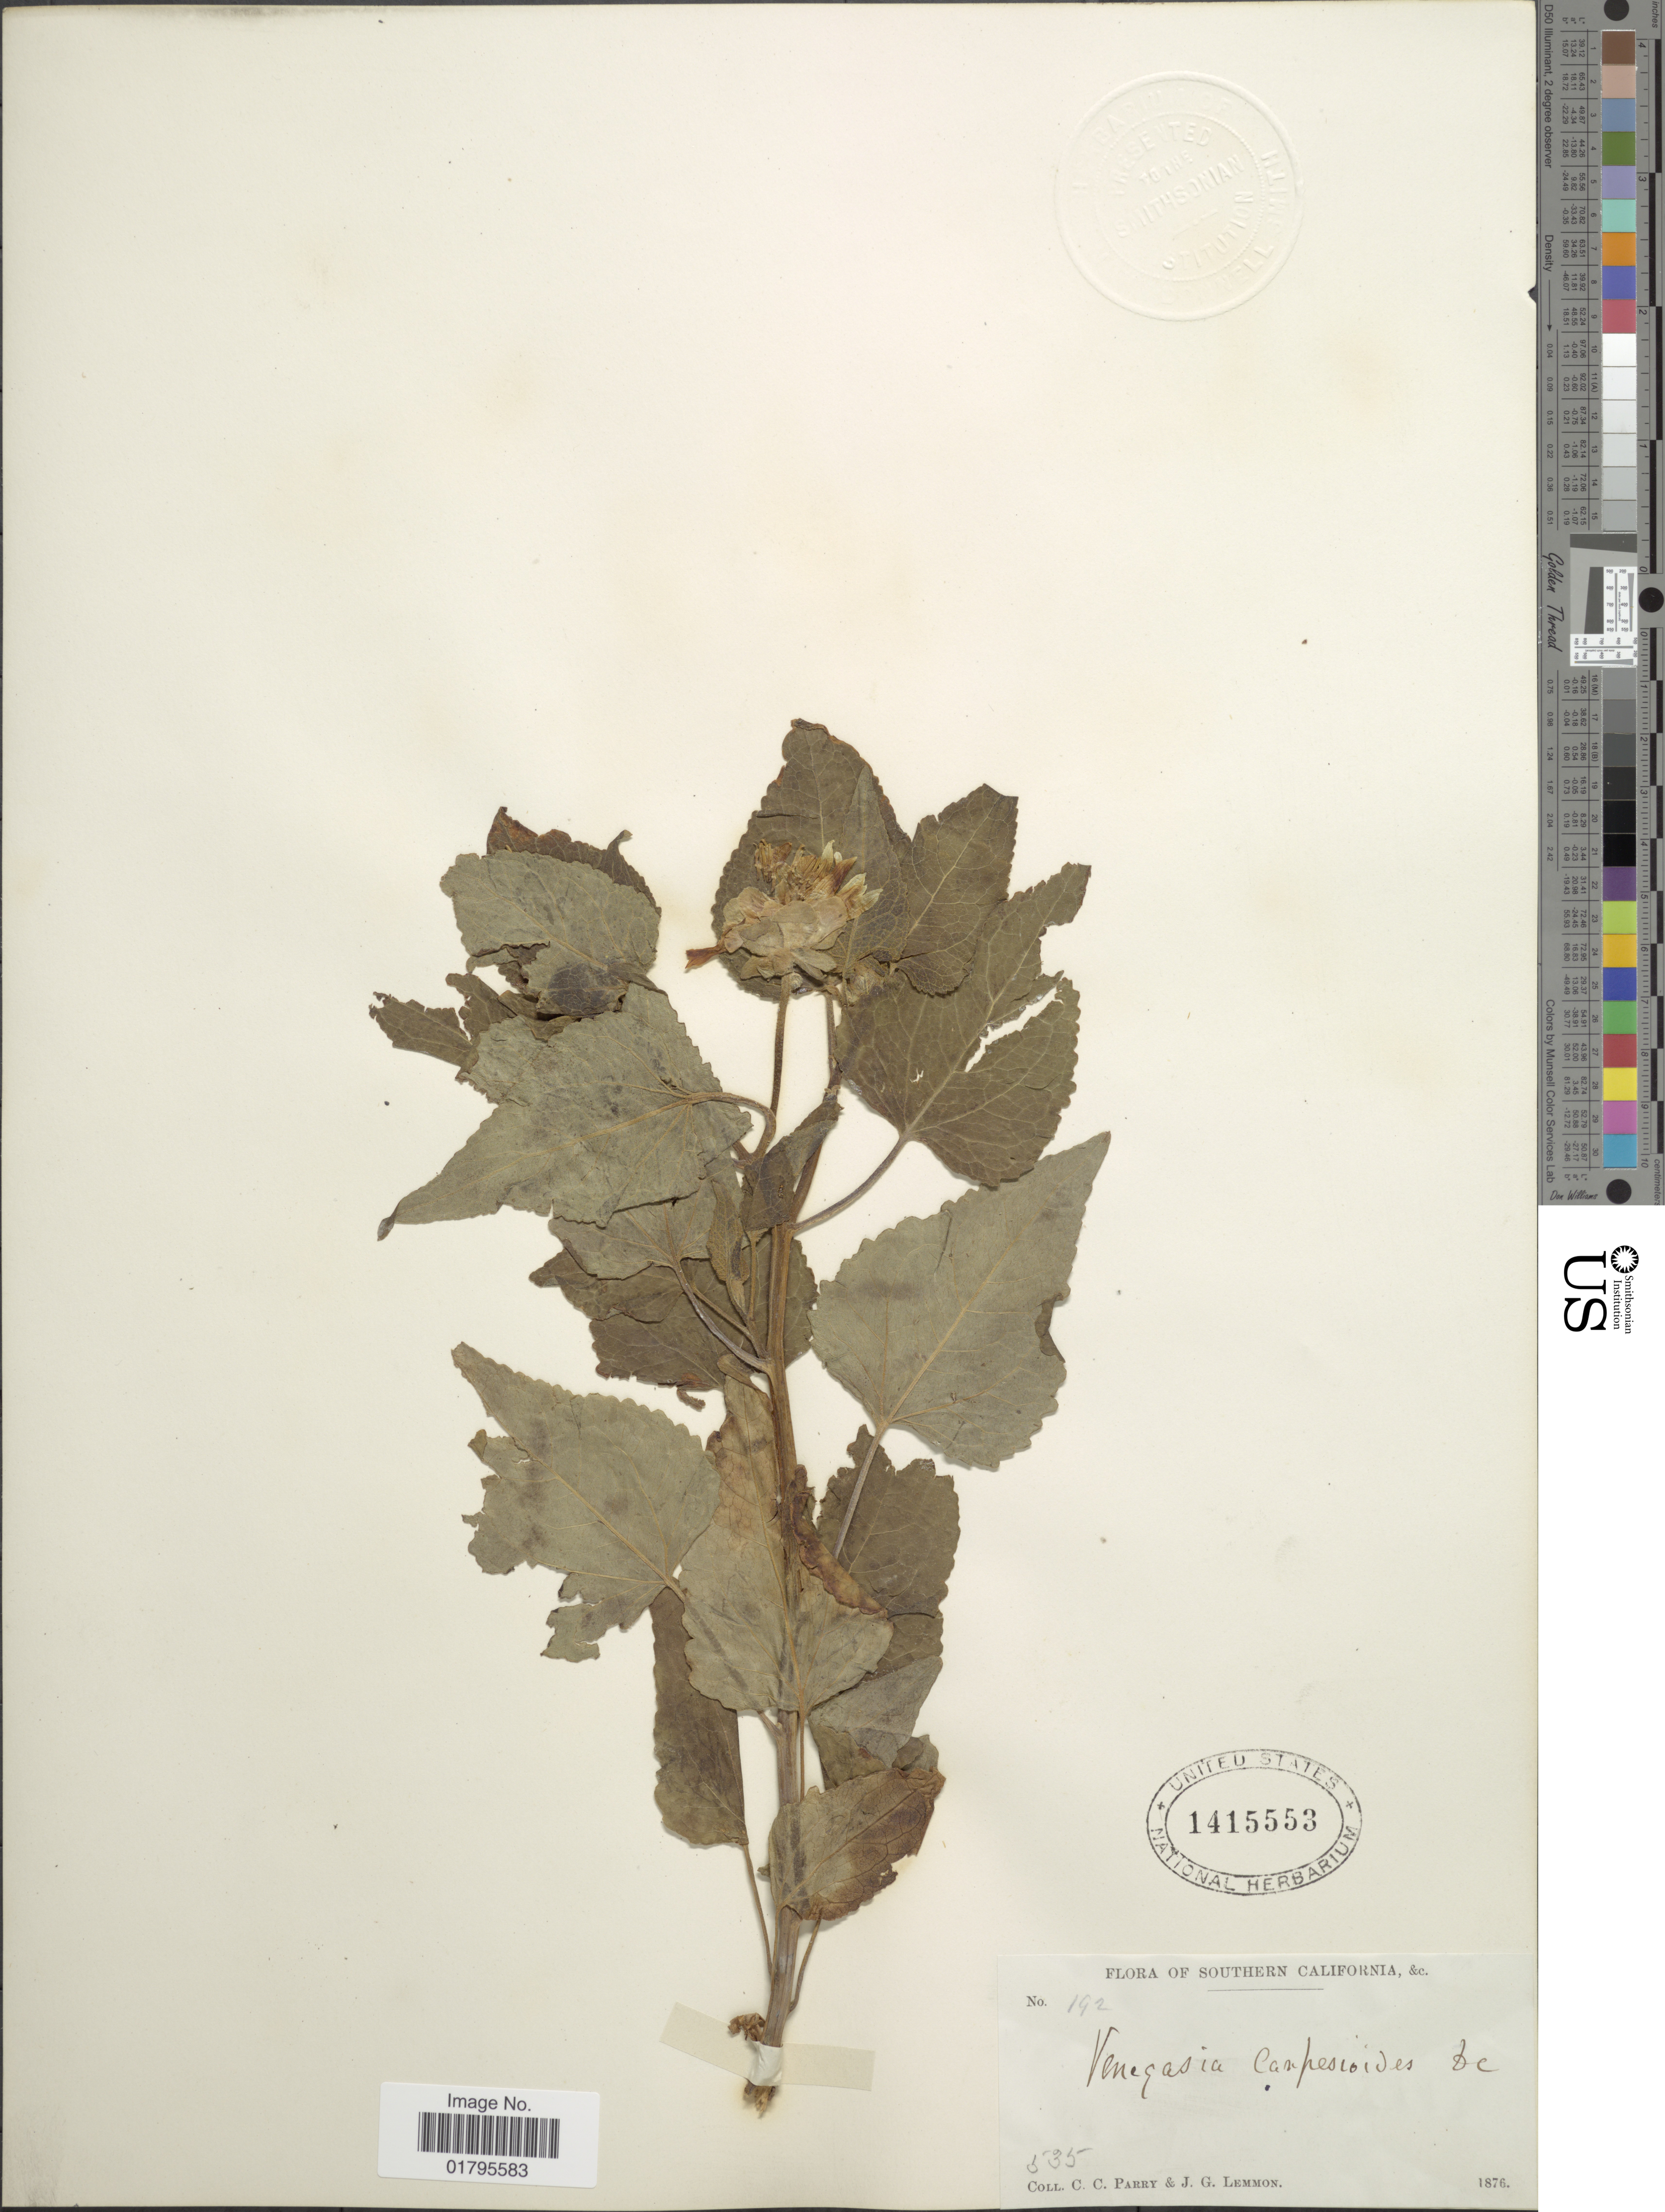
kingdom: Plantae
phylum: Tracheophyta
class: Magnoliopsida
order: Asterales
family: Asteraceae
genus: Venegasia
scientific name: Venegasia carpesioides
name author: DC.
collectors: C. C. Parry & J. Lemmon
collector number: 192/535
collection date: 1876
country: United States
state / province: California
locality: Southern California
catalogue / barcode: US 1415553